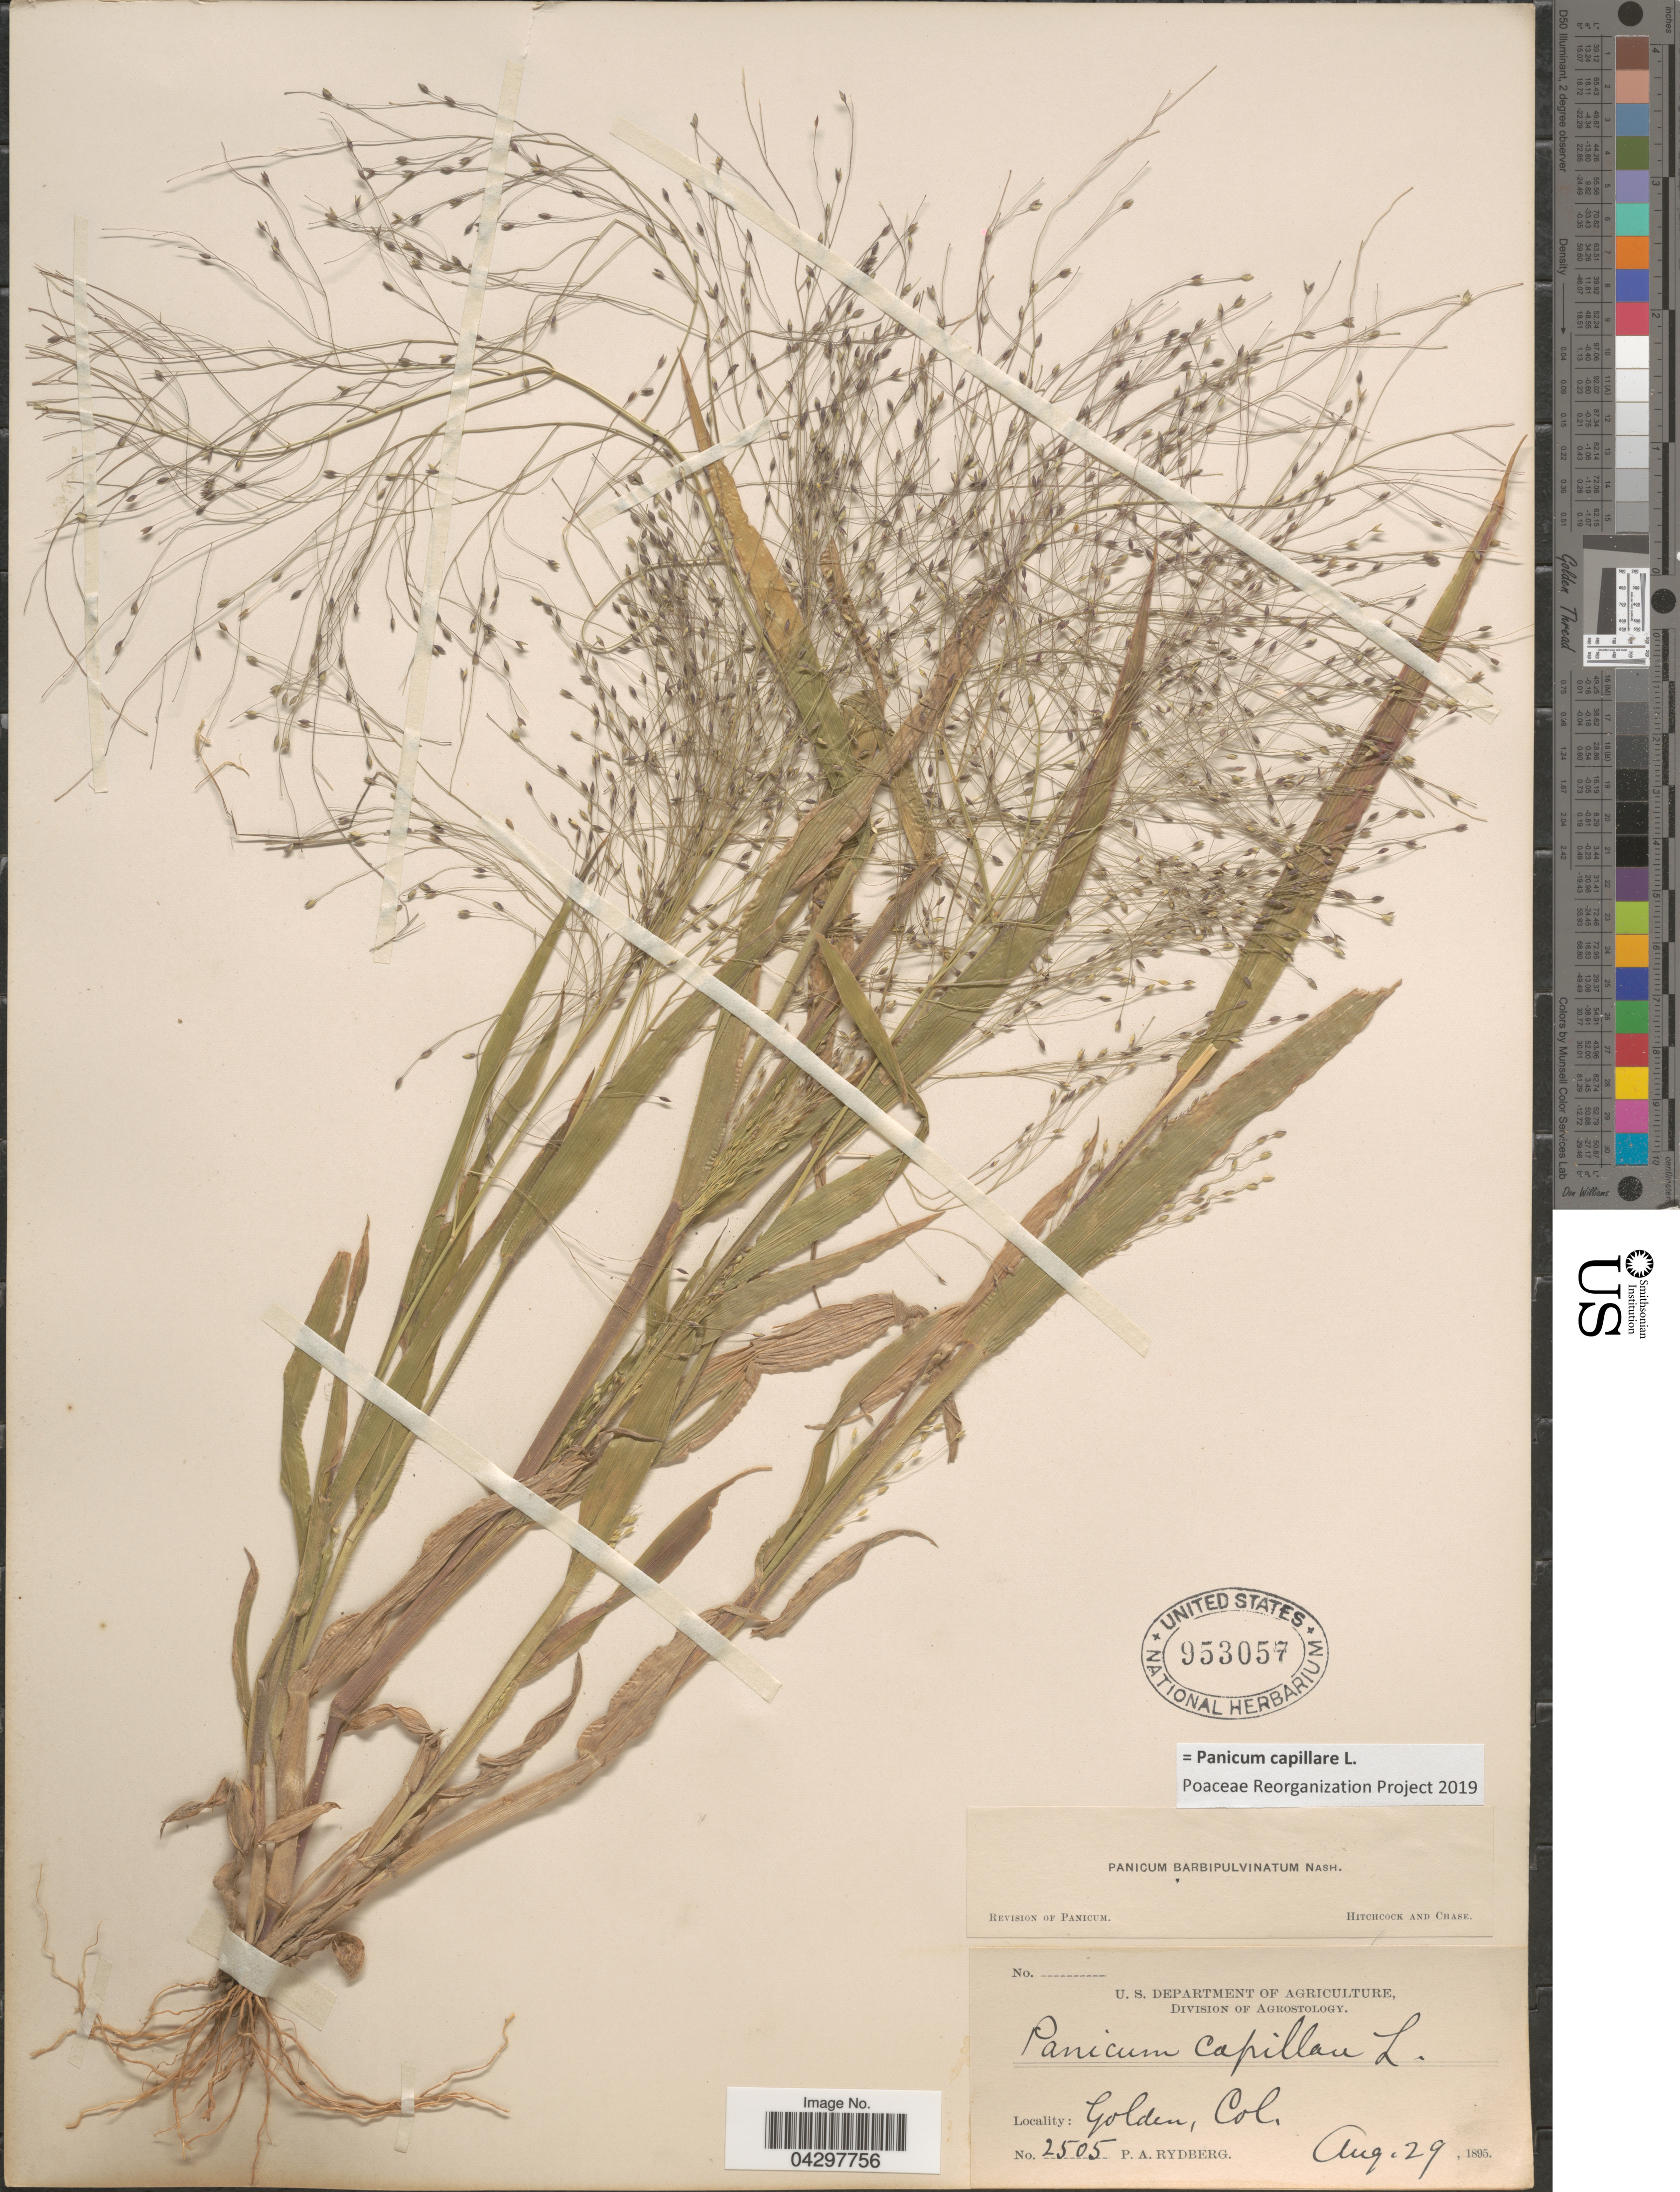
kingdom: Plantae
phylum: Tracheophyta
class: Liliopsida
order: Poales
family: Poaceae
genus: Panicum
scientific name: Panicum capillare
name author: L.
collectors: P. A. Rydberg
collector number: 2505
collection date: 1895-08-29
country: United States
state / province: Colorado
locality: Golden.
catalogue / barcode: US 953057